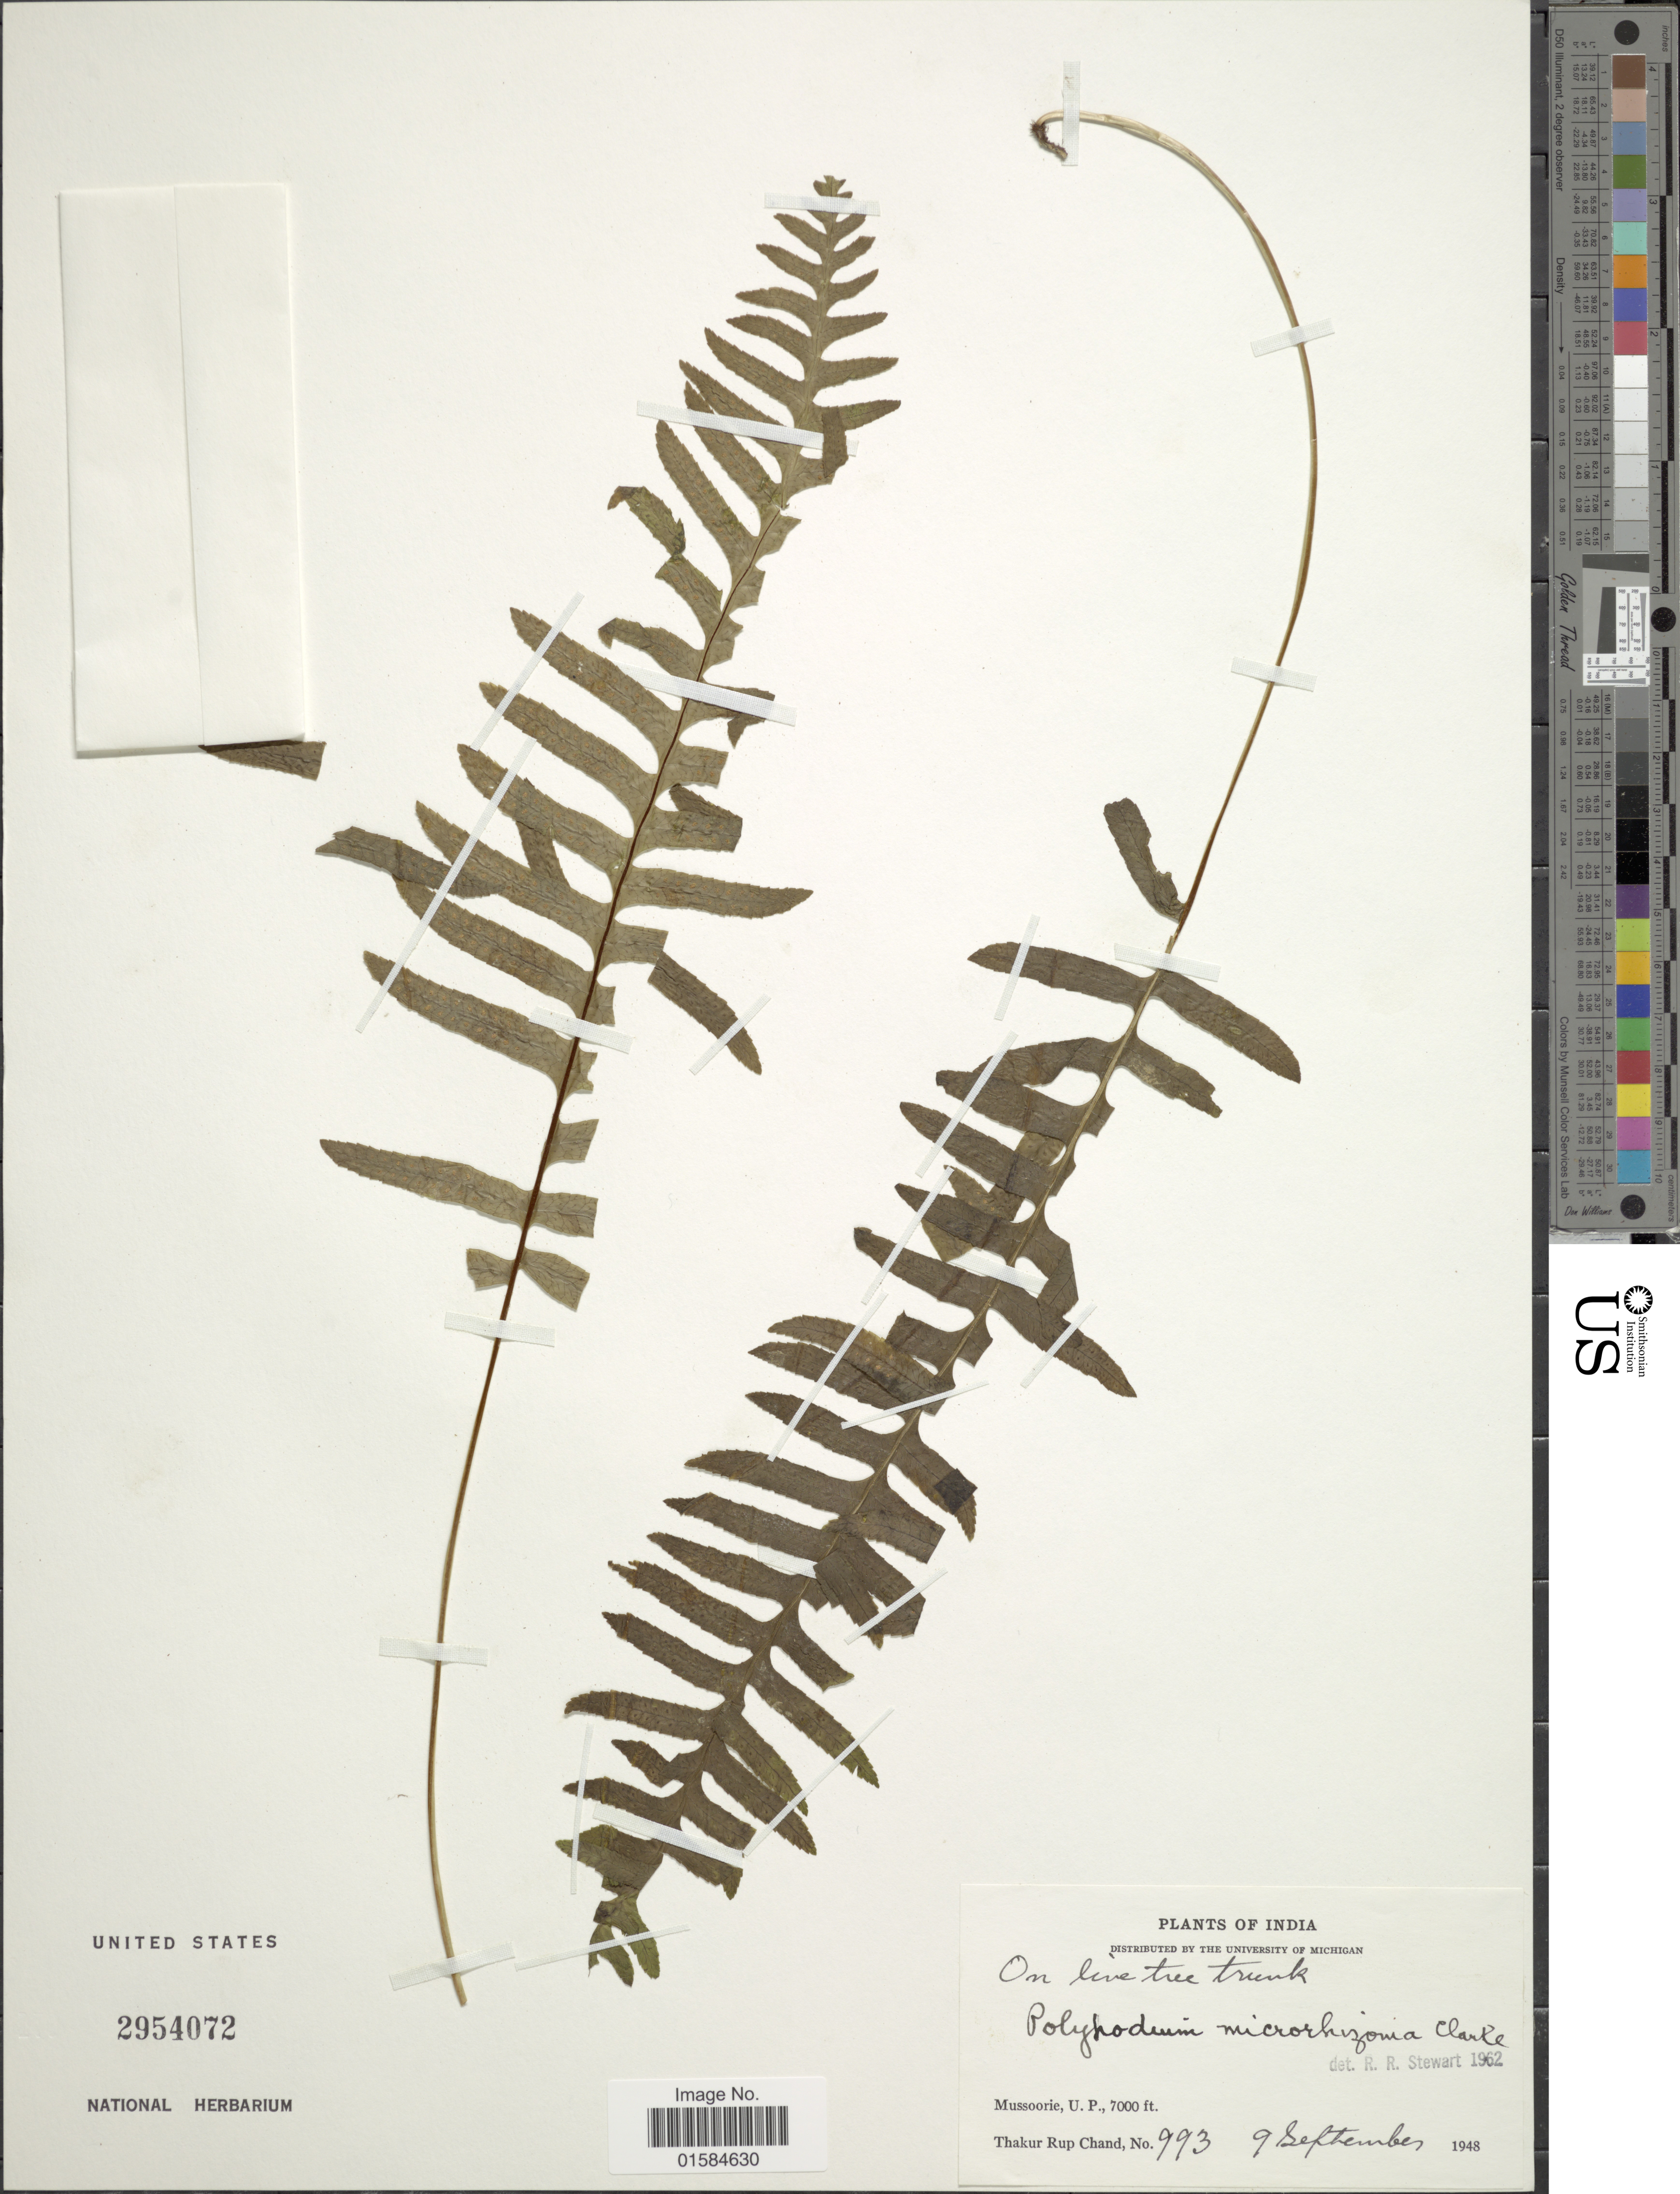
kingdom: Plantae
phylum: Tracheophyta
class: Polypodiopsida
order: Polypodiales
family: Polypodiaceae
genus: Goniophlebium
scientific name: Goniophlebium microrhizoma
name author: (C.B. Clarke) Bedd.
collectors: T. R. Chand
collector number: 993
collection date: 1948-09-09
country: India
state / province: Uttar Pradesh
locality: Mussoorie, U. P.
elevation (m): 2134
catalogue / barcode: US 2954072